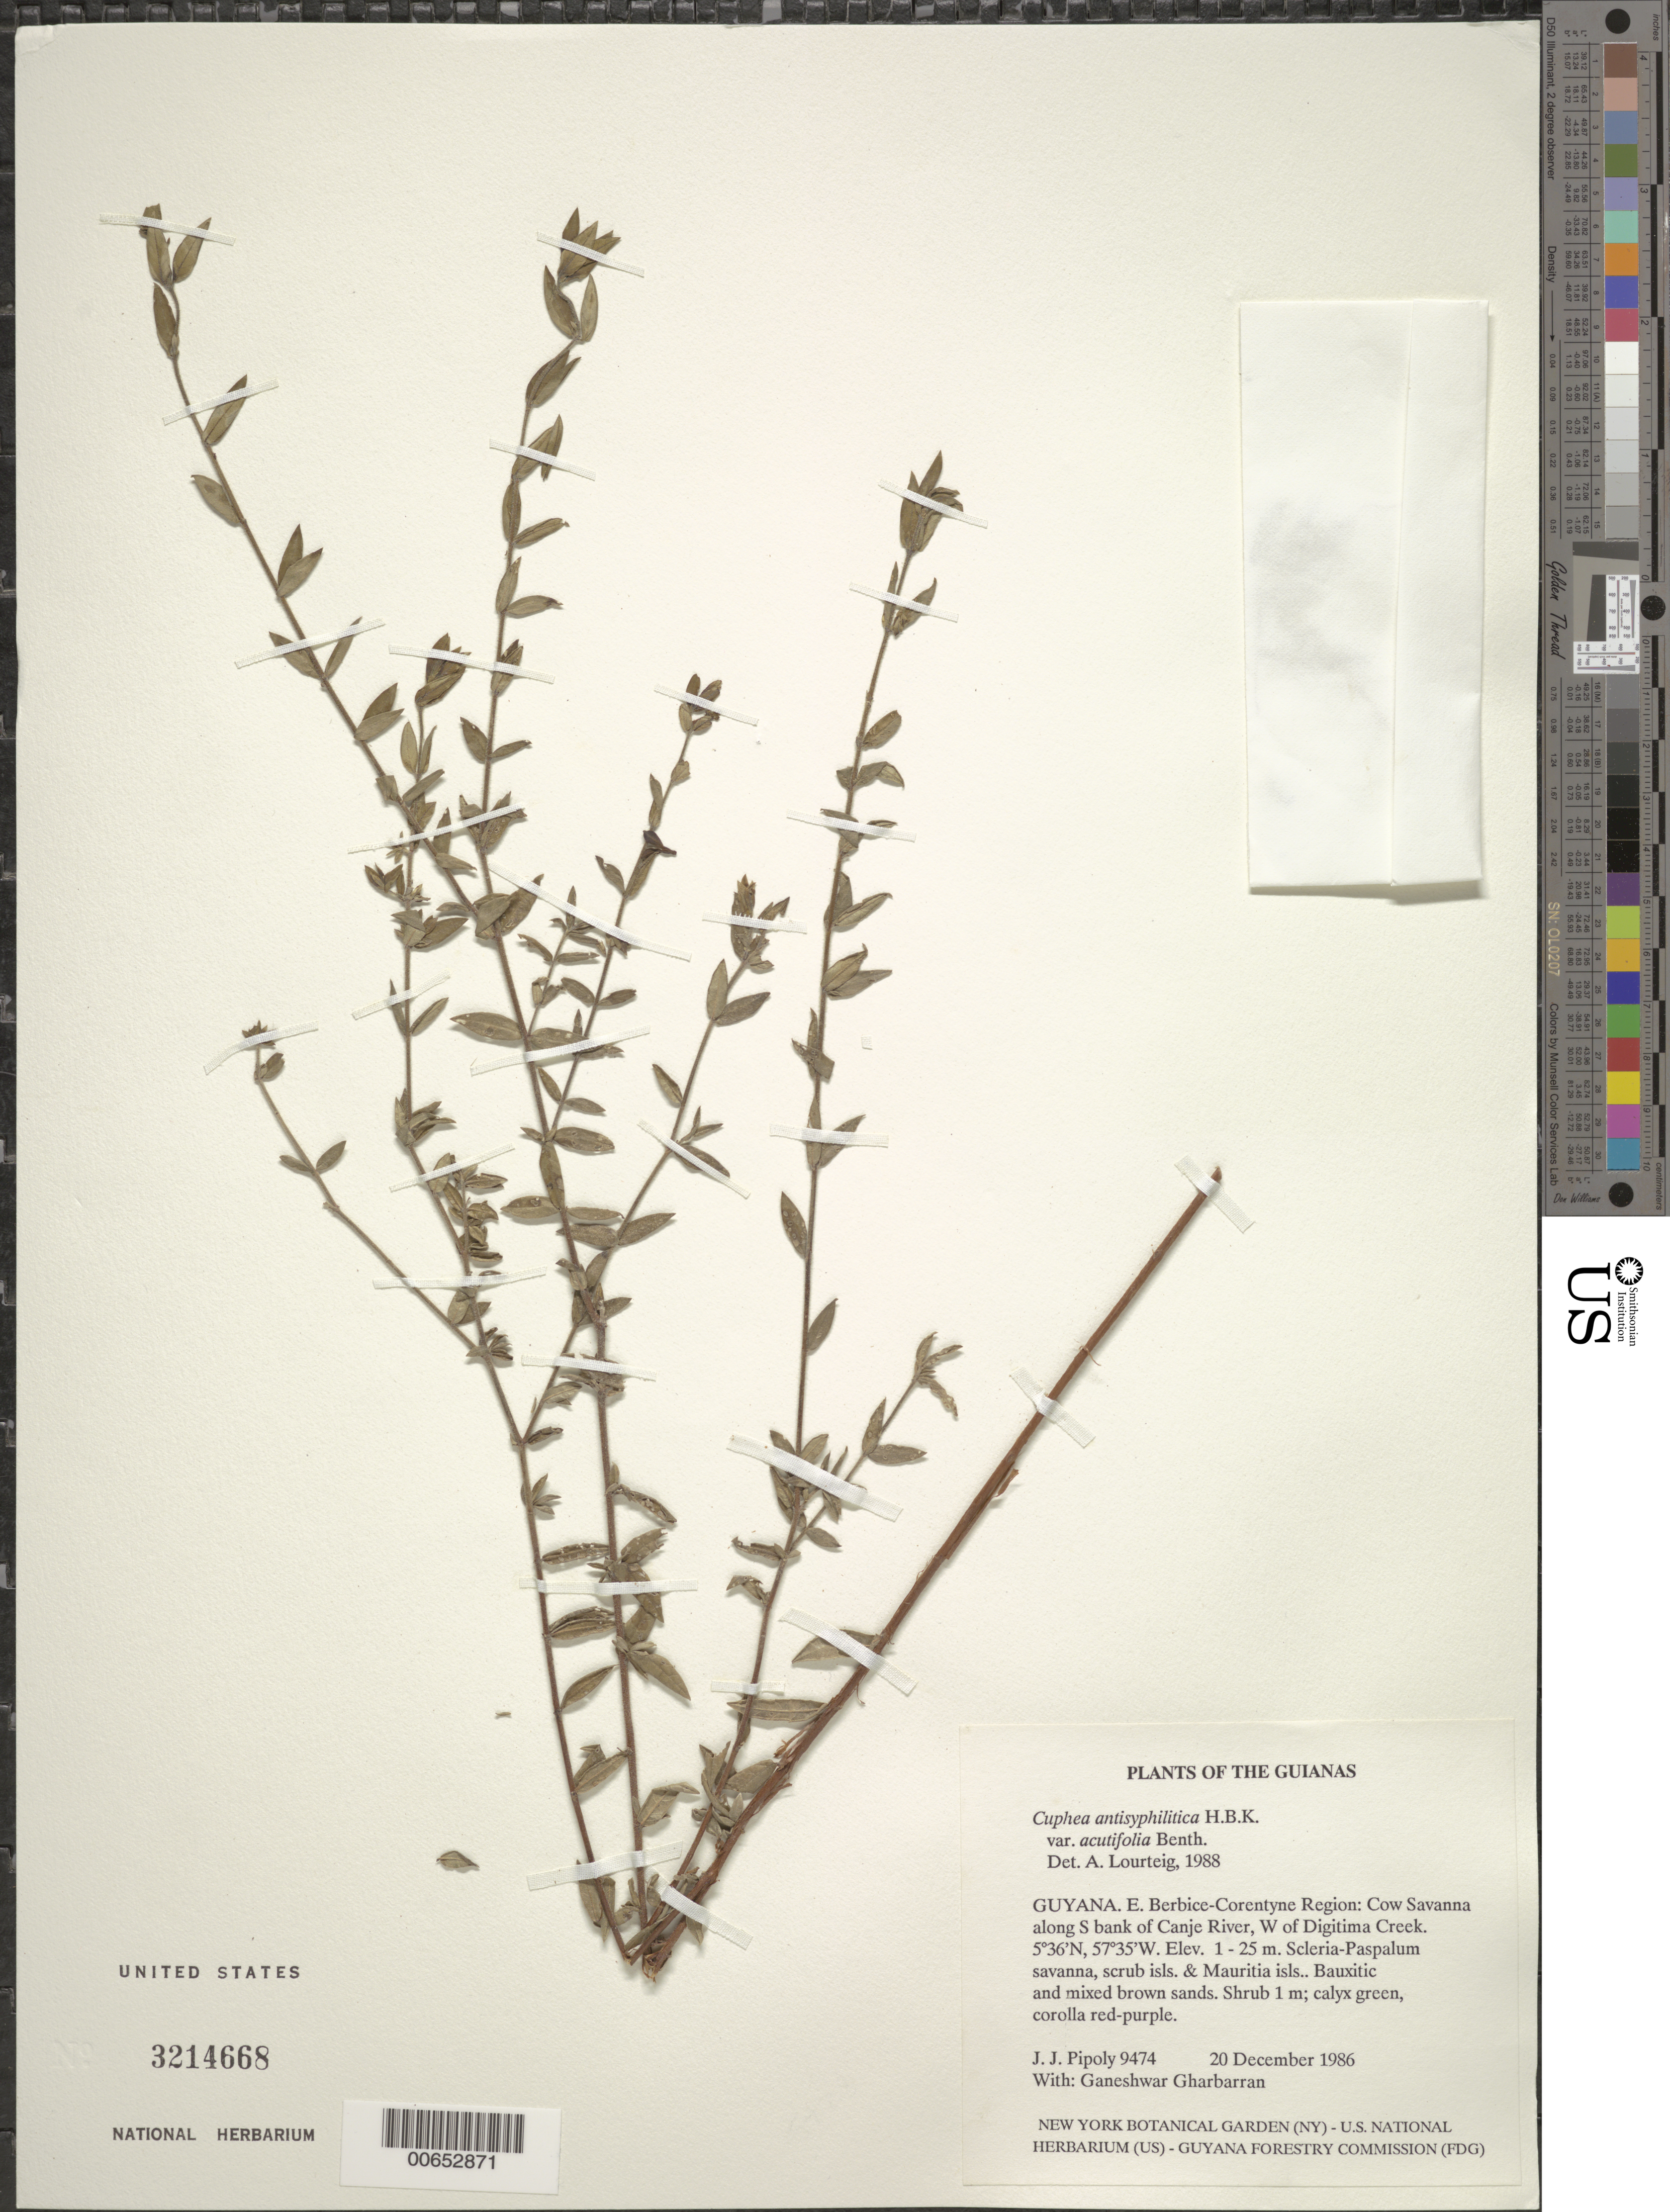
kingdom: Plantae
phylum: Tracheophyta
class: Magnoliopsida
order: Myrtales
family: Lythraceae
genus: Cuphea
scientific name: Cuphea antisyphilitica var. acutifolia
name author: Benth.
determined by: Lourteig, A.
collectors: J. J. Pipoly & G. Gharbarran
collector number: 9474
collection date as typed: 20 December 1986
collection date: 1986-12-20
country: Guyana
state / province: E. Berbice-Corentyne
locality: Cow savanna, along S bank of Canje River, W of Digitima Creek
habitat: Scleria-Paspalum savanna, scrub isls. & Mauritia isls. Bauxitic and mixed brown sands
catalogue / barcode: US 3214868